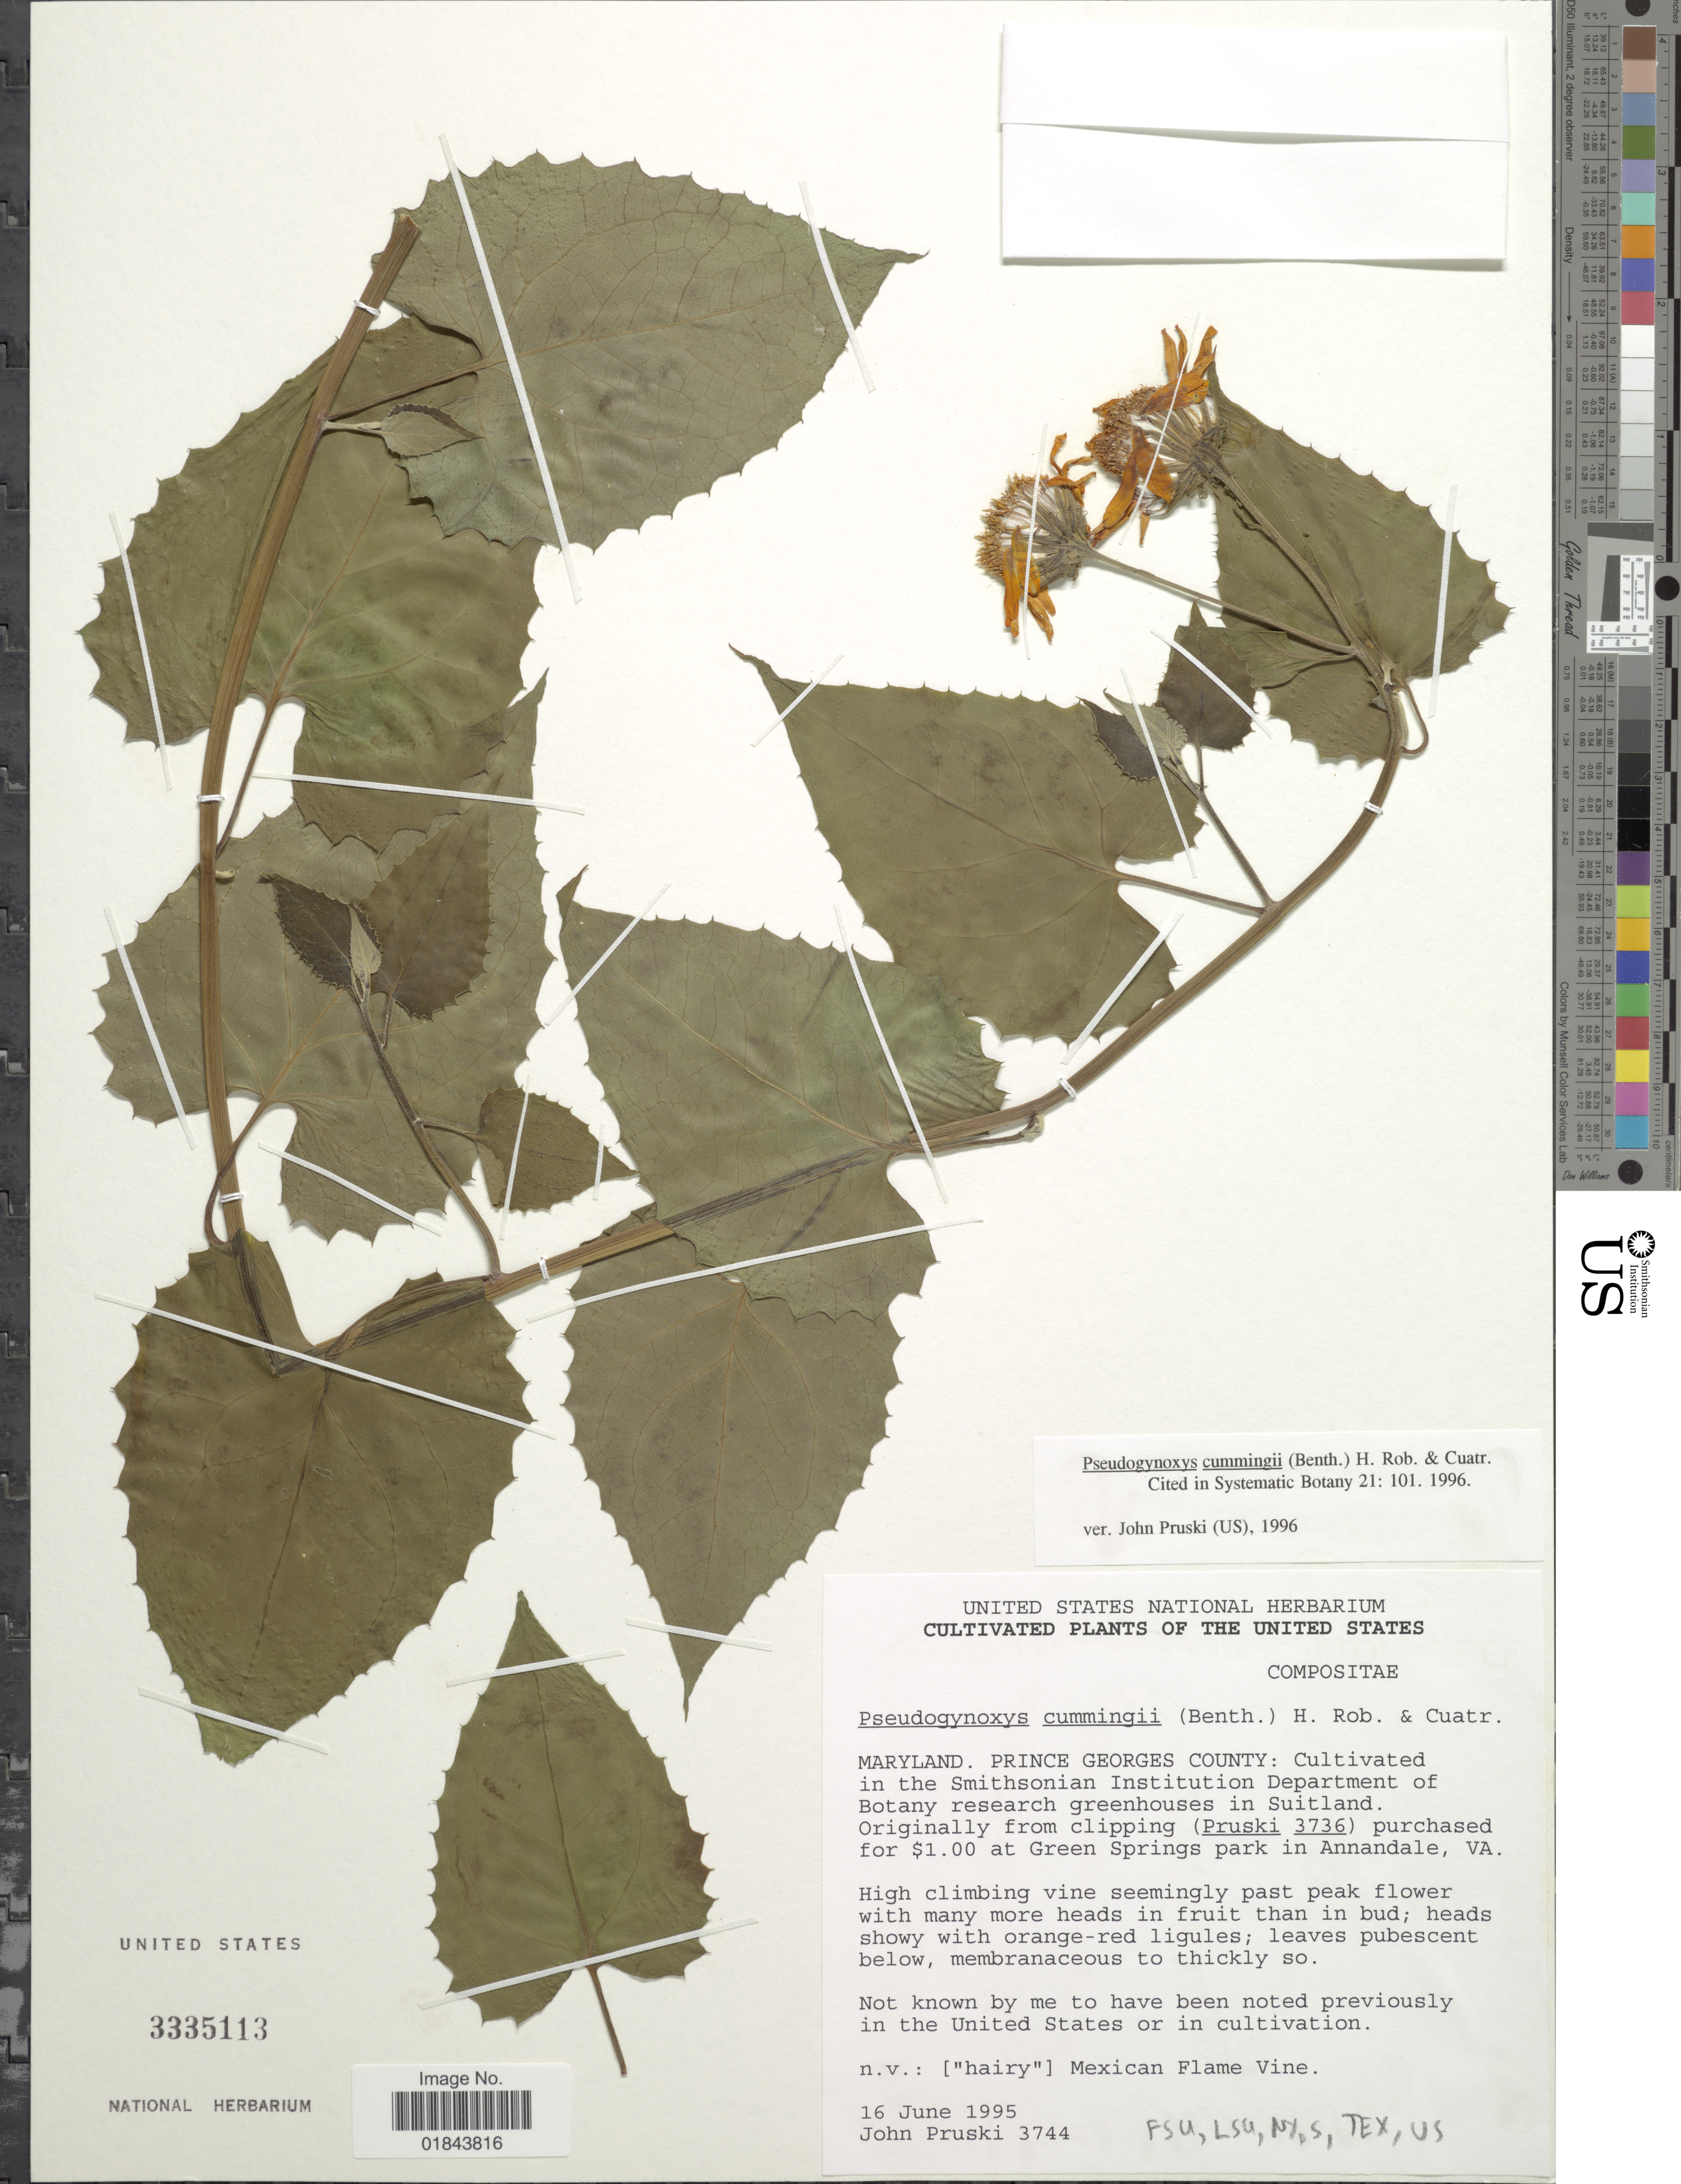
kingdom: Plantae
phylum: Tracheophyta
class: Magnoliopsida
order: Asterales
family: Asteraceae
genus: Pseudogynoxys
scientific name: Pseudogynoxys cummingii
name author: (Benth.) H. Rob. & Cuatrec.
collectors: J. F. Pruski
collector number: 3744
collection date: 1995-06-16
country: United States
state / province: Maryland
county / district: Prince George's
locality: Maryland. Prince Georges County: Cultivated in the Smithsonian Institution Department of Botany research greenhouses in Suitland.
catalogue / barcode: US 3335113